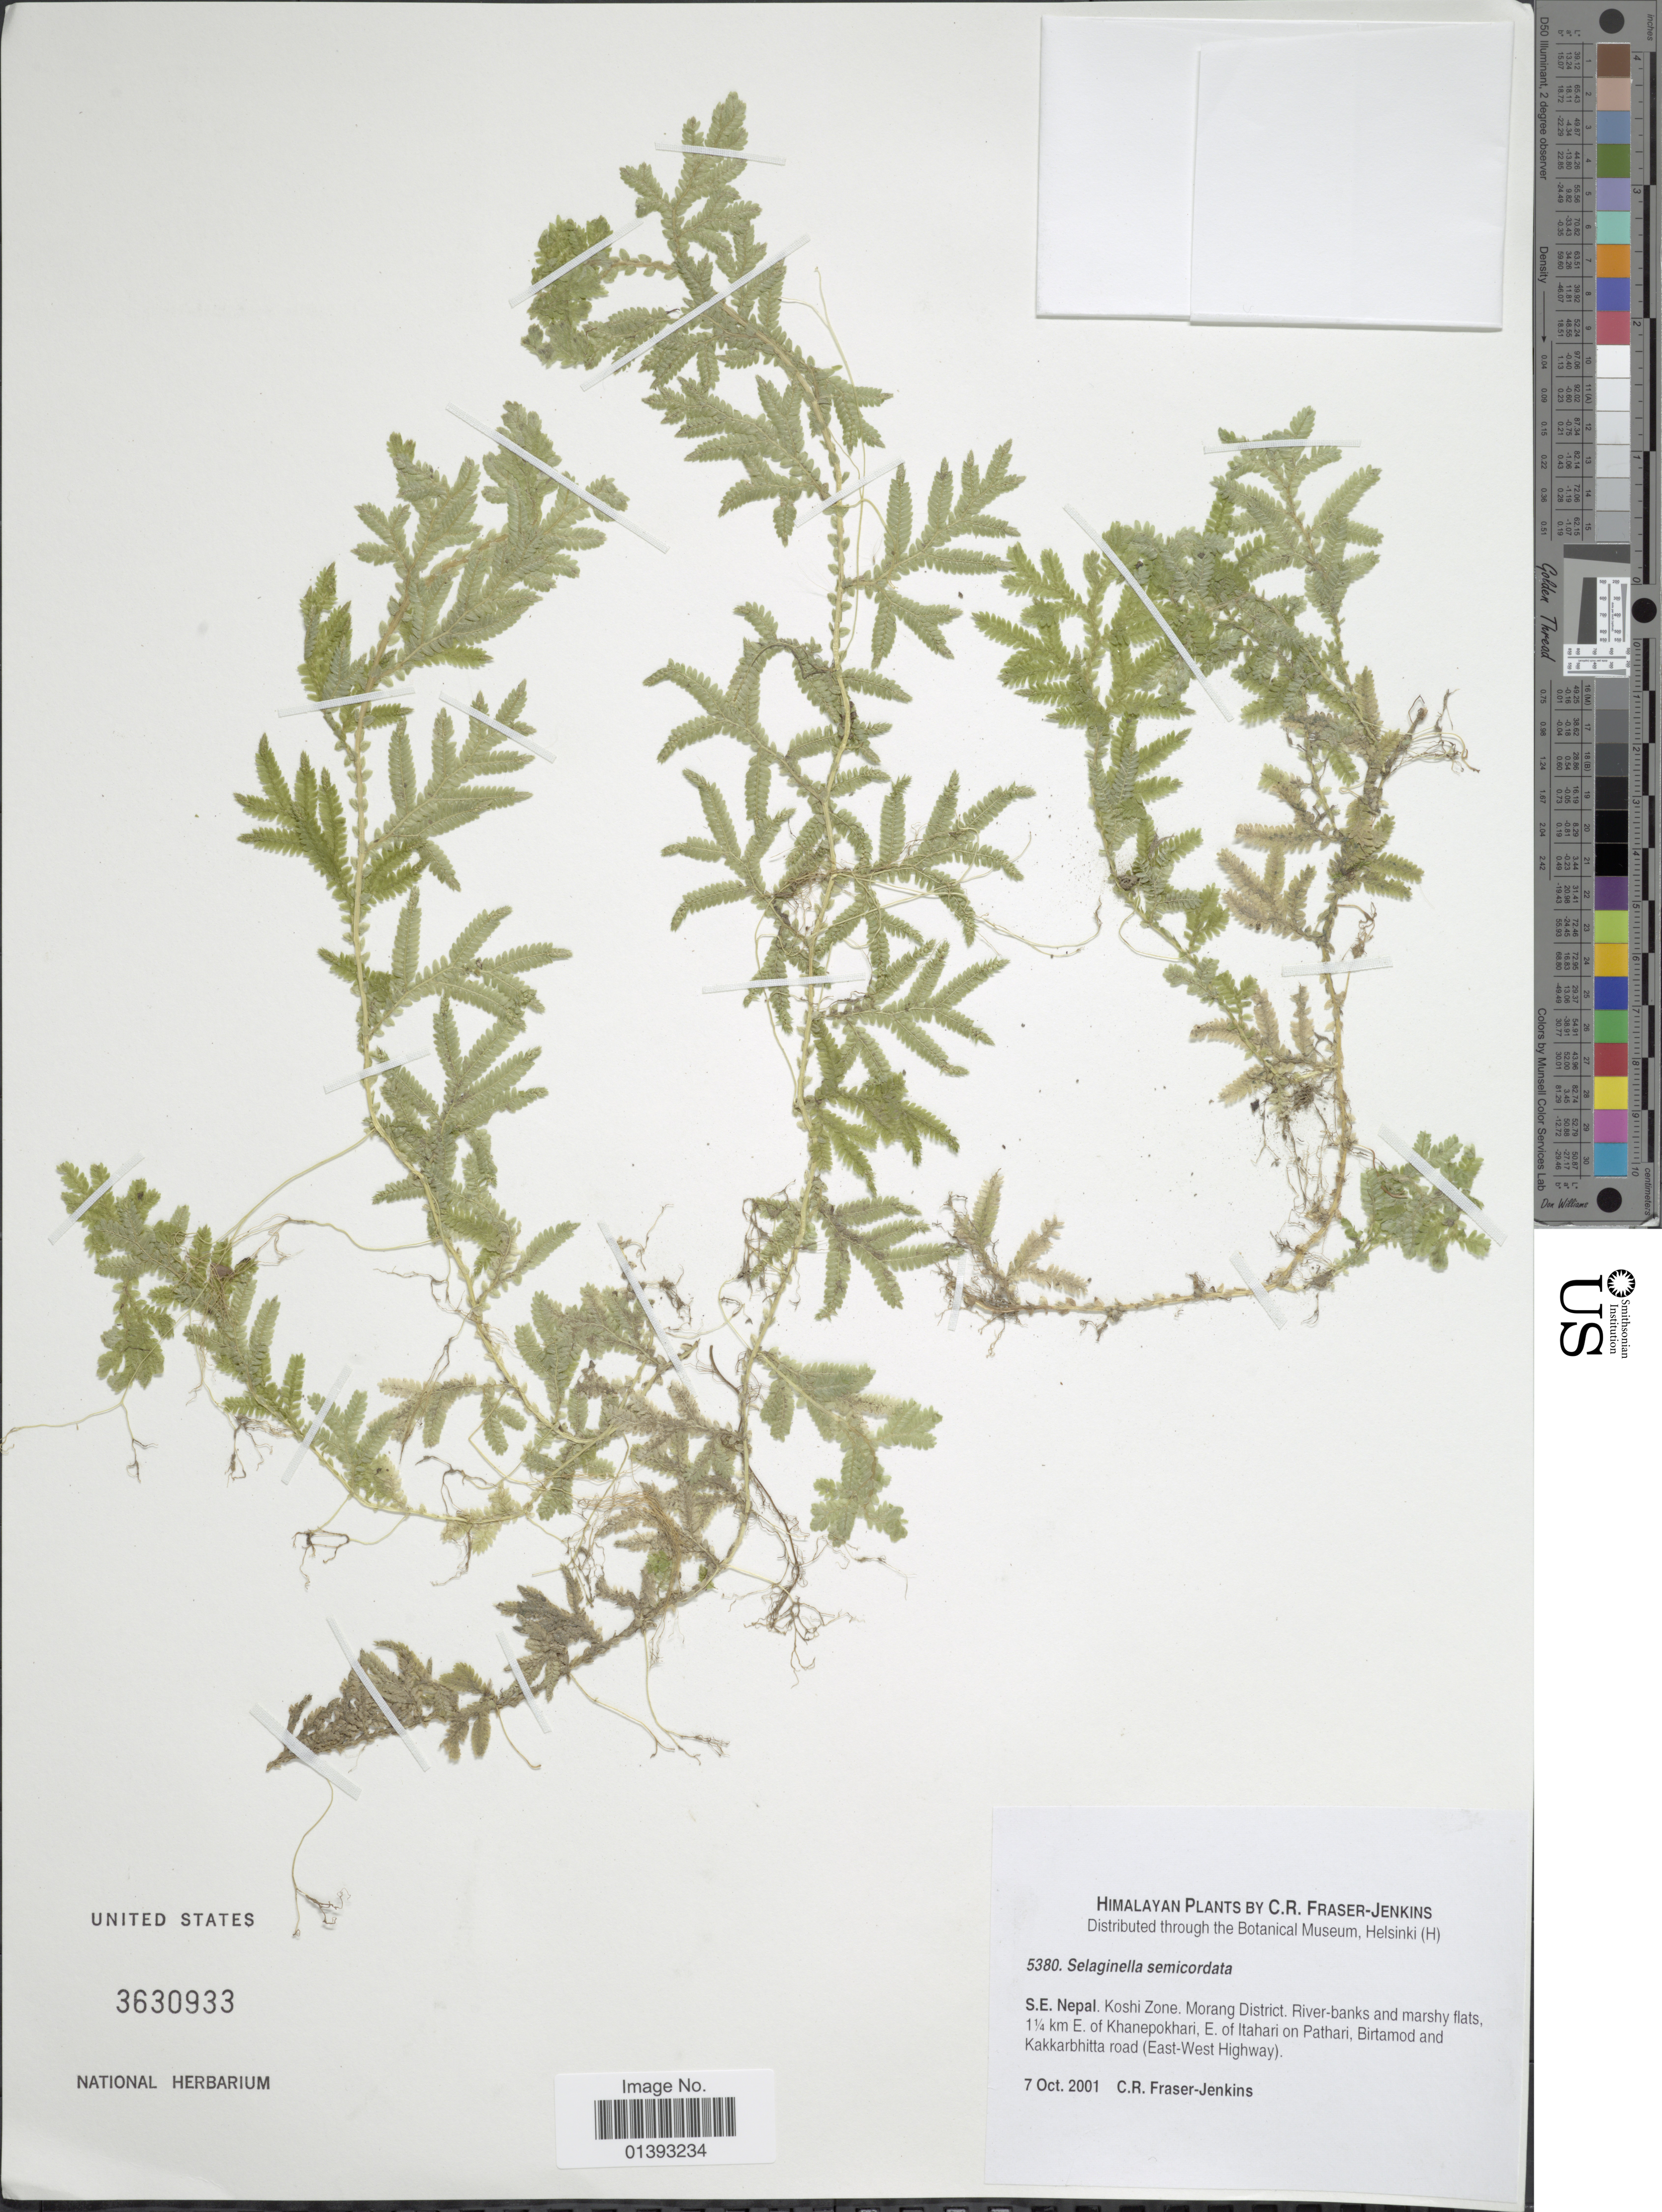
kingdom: Plantae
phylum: Tracheophyta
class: Lycopodiopsida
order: Selaginellales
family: Selaginellaceae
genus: Selaginella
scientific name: Selaginella semicordata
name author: Spring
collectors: C. R. Fraser-Jenkins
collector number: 5380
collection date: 2001-10-07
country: Nepal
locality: S.E. Nepal, Koshi Zone, Morang District, River Banks and marshy flats, 1¼km E. of Khanepokhari, E. of Itahari on Pathari, Birtamod and Kakkarbhitta road(East-West Highway)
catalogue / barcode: US 3630933